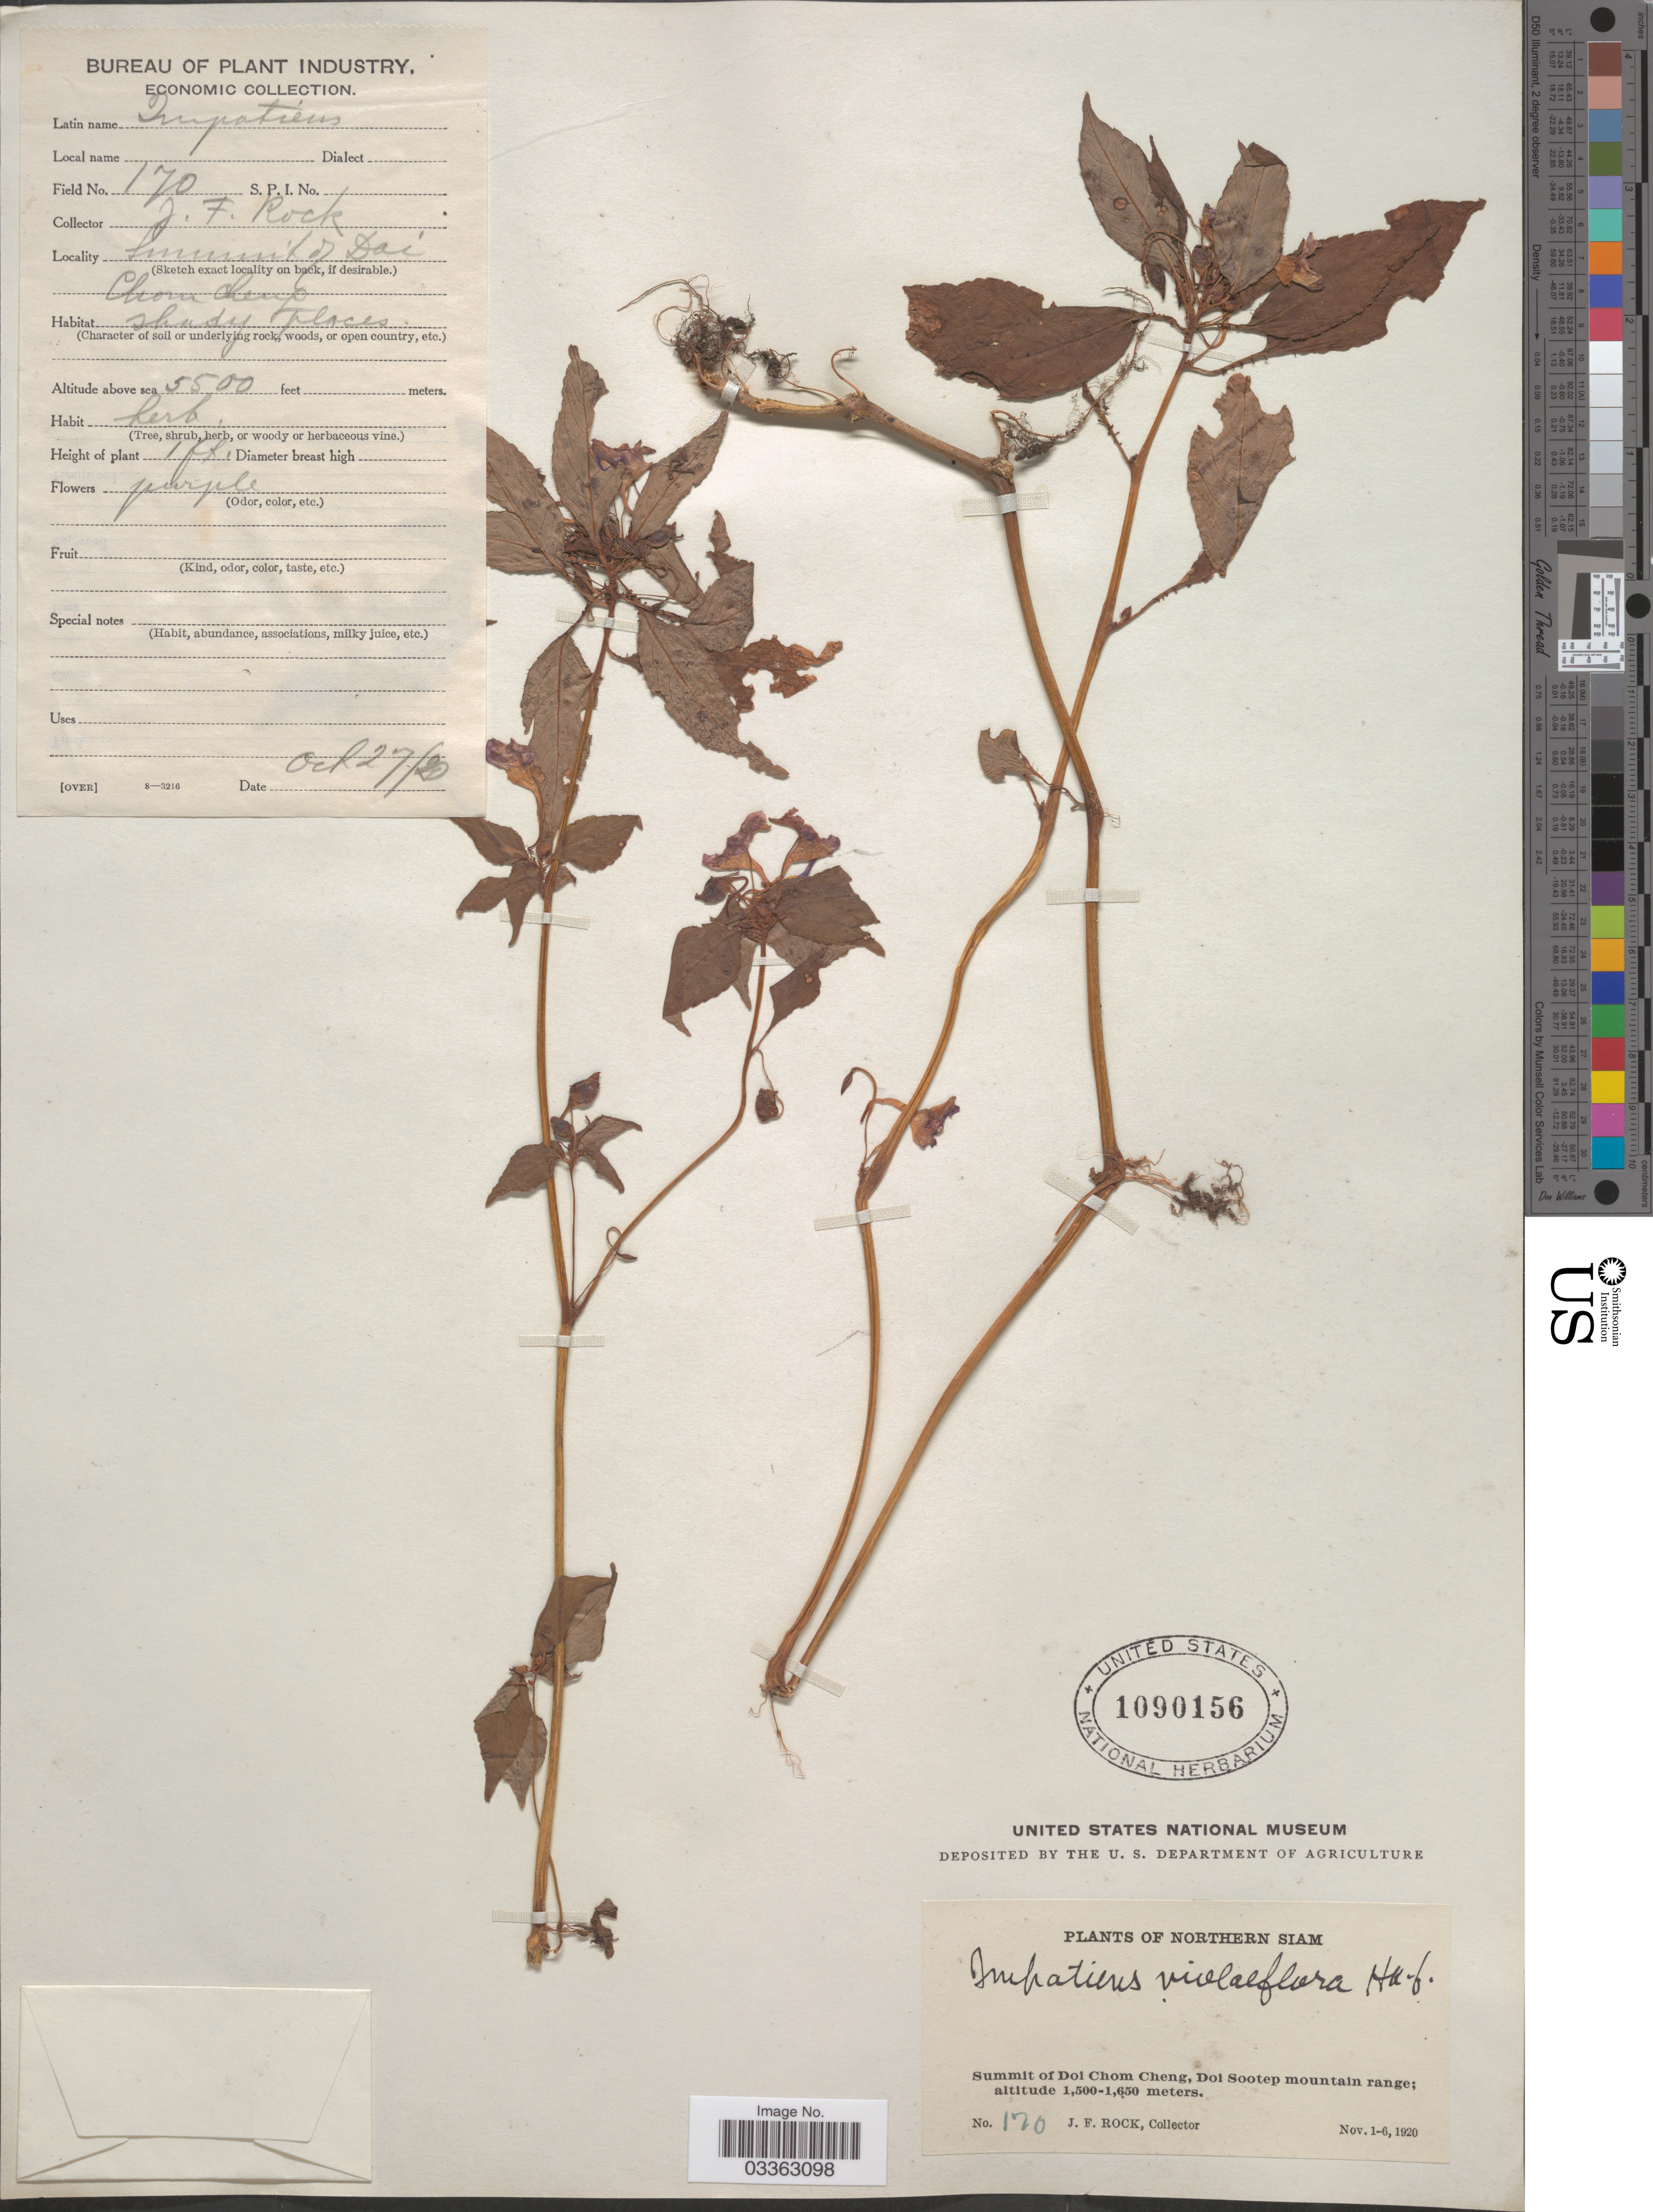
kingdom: Plantae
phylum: Tracheophyta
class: Magnoliopsida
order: Ericales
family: Balsaminaceae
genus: Impatiens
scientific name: Impatiens violiflora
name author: Hook. f.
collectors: J. Rock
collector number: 170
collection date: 1920-10-27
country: Thailand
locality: Northern Siam, Summit of Doi Chom Cheng, Doi Sootep mountain range.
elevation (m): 1676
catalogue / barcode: US 1090156